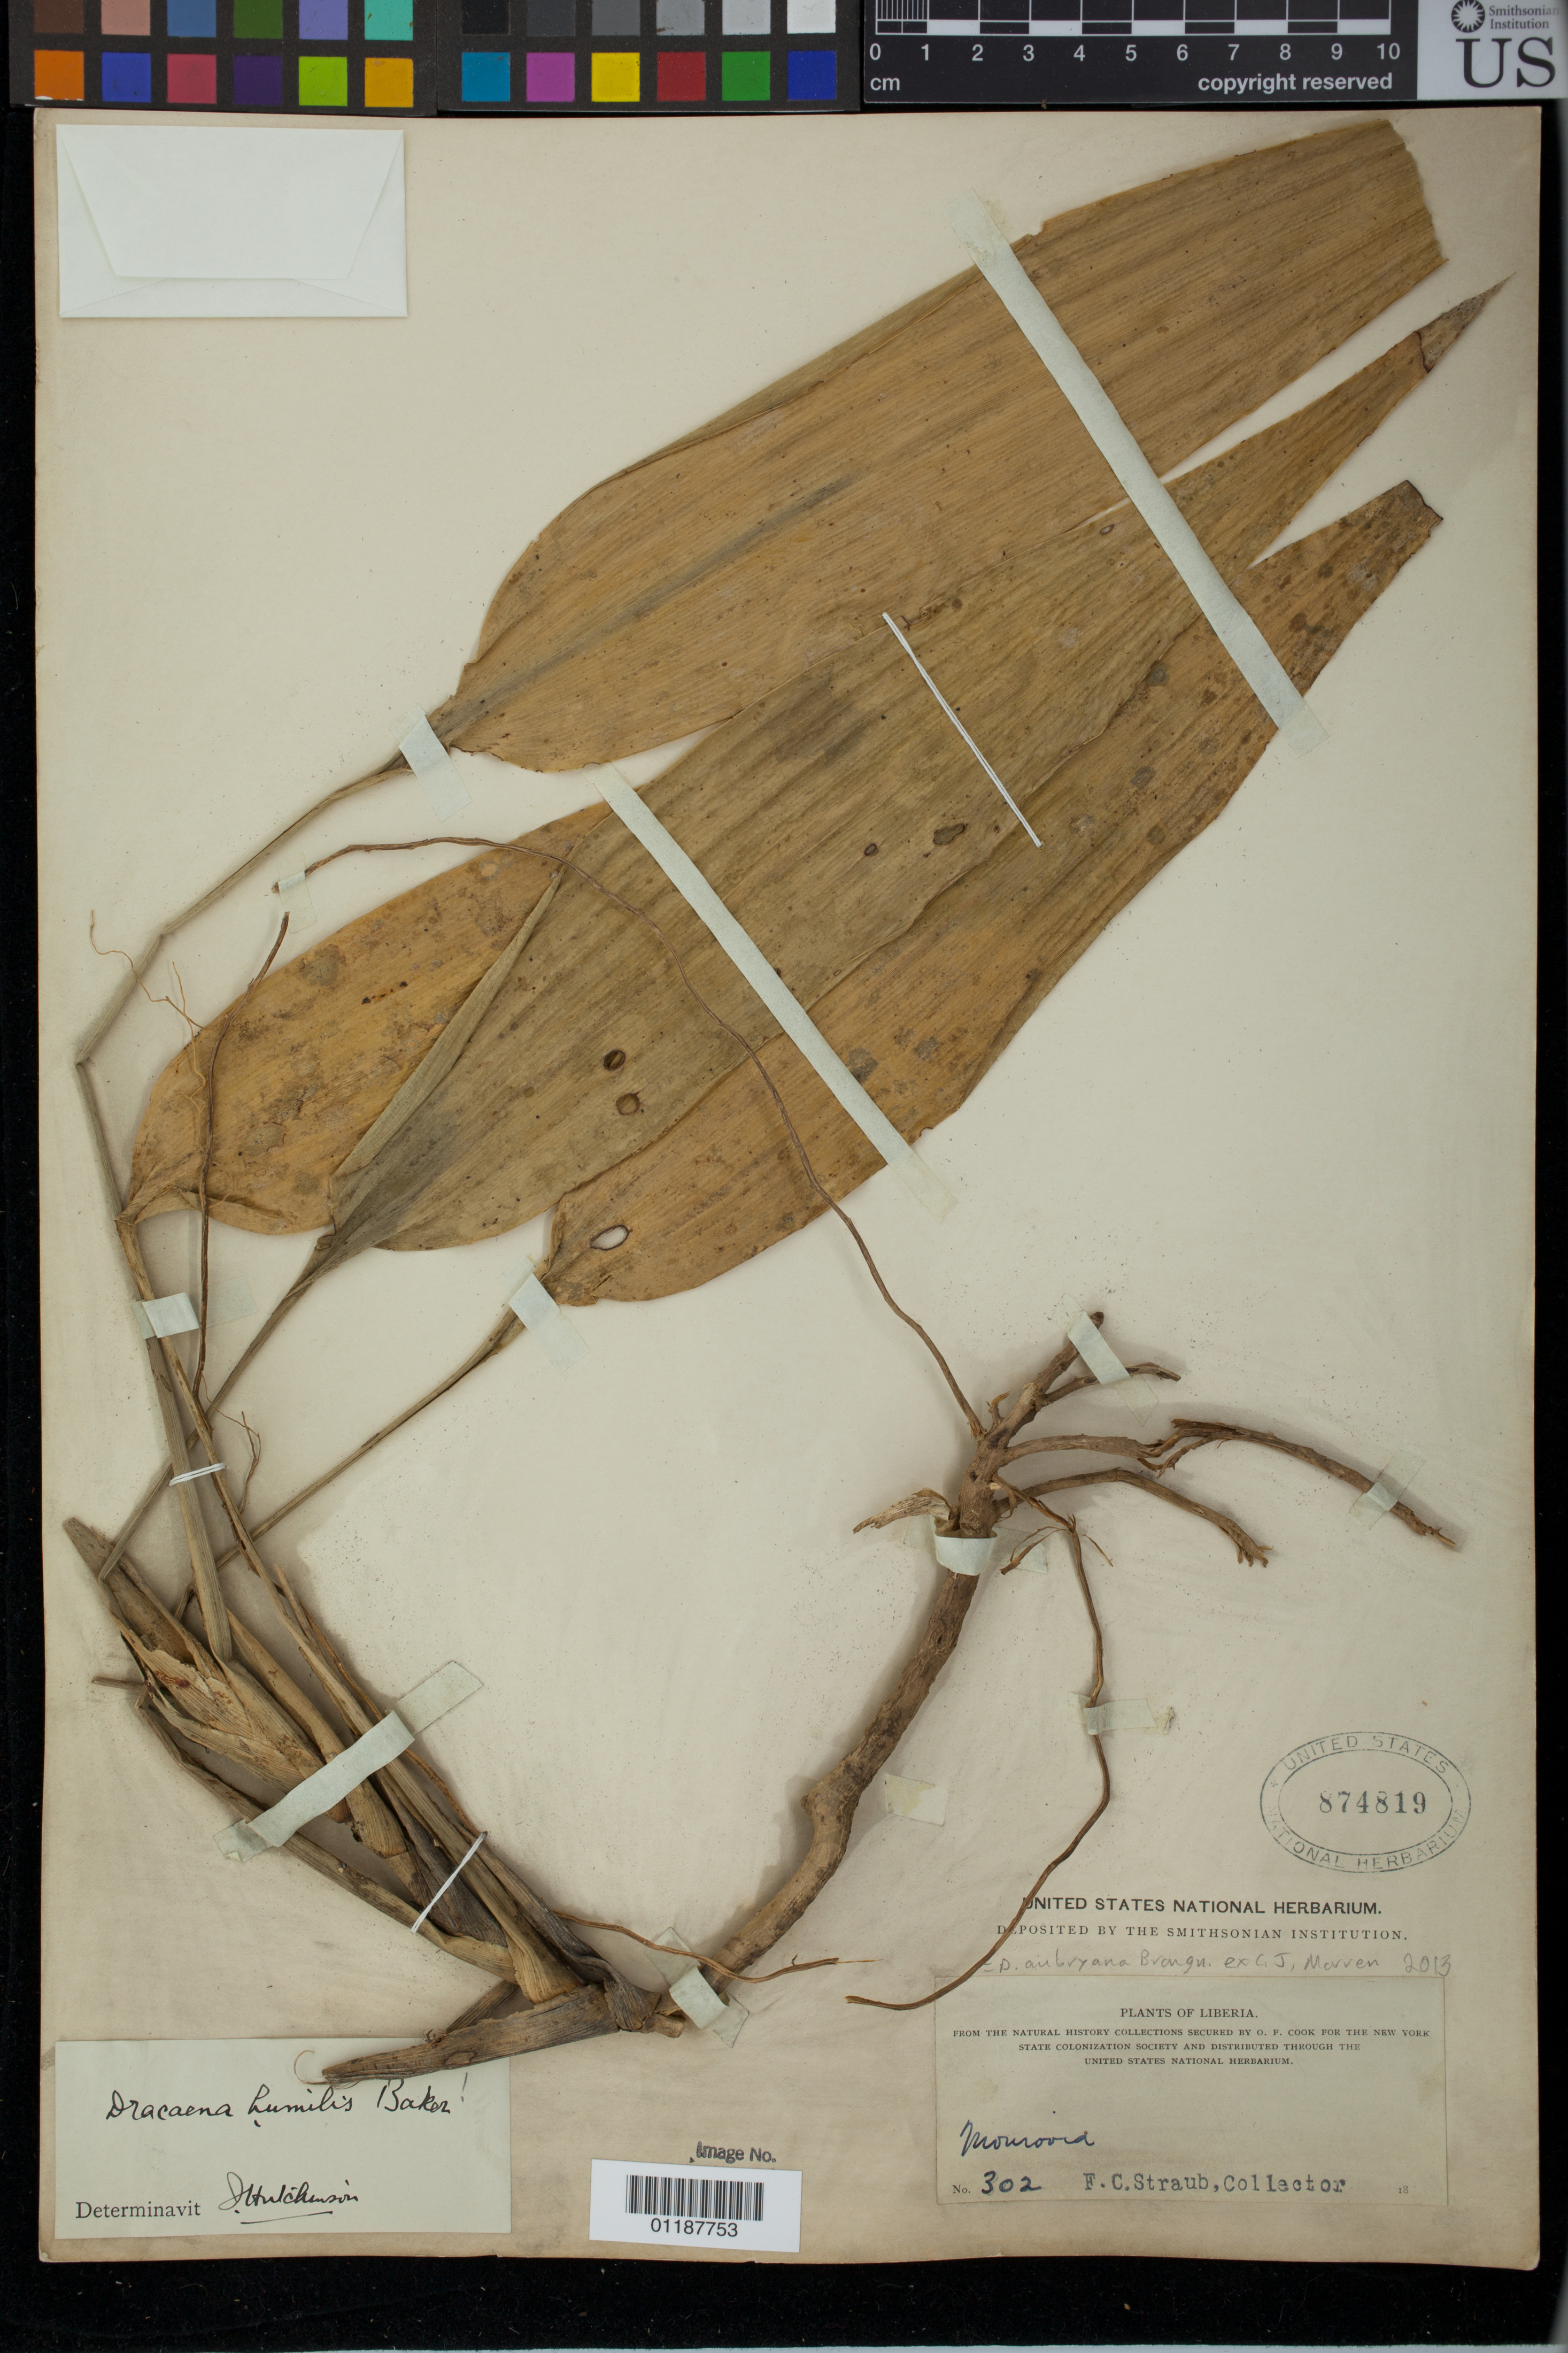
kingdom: Plantae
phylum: Tracheophyta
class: Liliopsida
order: Asparagales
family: Asparagaceae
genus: Dracaena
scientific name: Dracaena aubryana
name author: Brongn. ex É. Morren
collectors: F. Straub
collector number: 302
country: Liberia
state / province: Montserrado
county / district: Monrovia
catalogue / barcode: US 874819